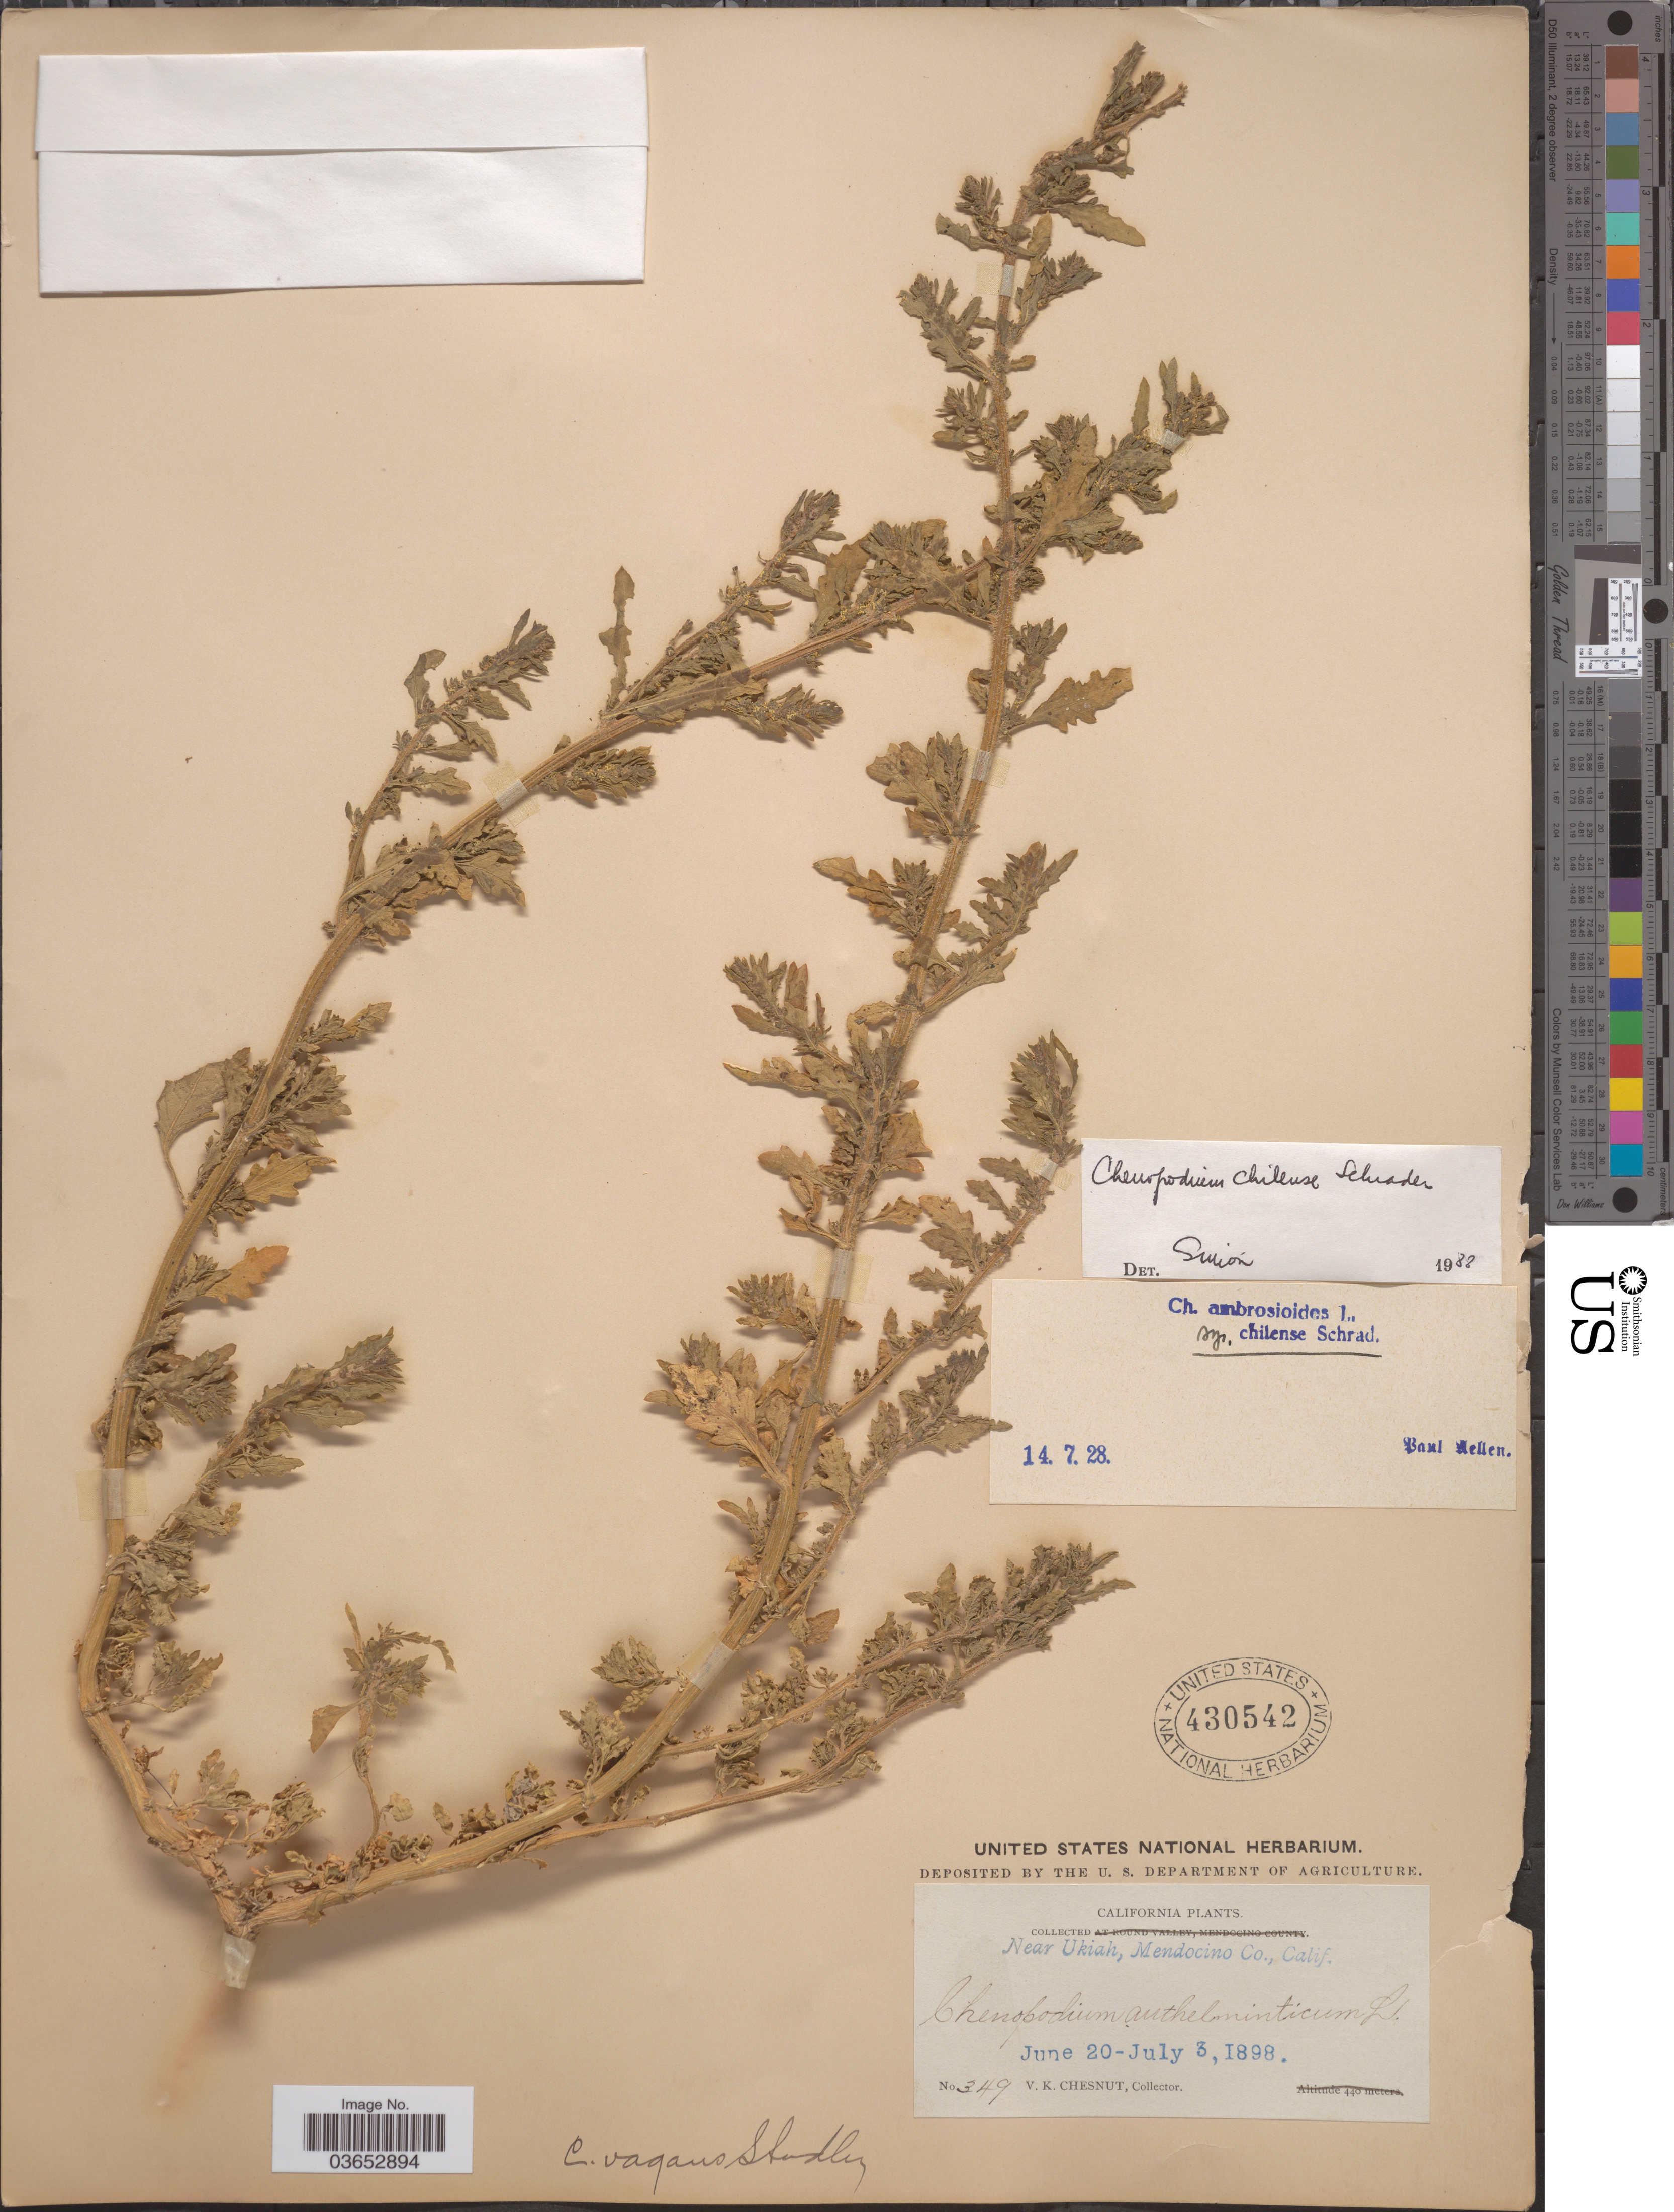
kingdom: Plantae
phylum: Tracheophyta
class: Magnoliopsida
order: Caryophyllales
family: Amaranthaceae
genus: Chenopodium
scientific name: Chenopodium chilense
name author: Schrad.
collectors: V. Chesnut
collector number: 349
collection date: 1898-06-20/1898-07-03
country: United States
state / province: California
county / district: Mendocino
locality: Near Ukiah, Mendocino Co.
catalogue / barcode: US 430542